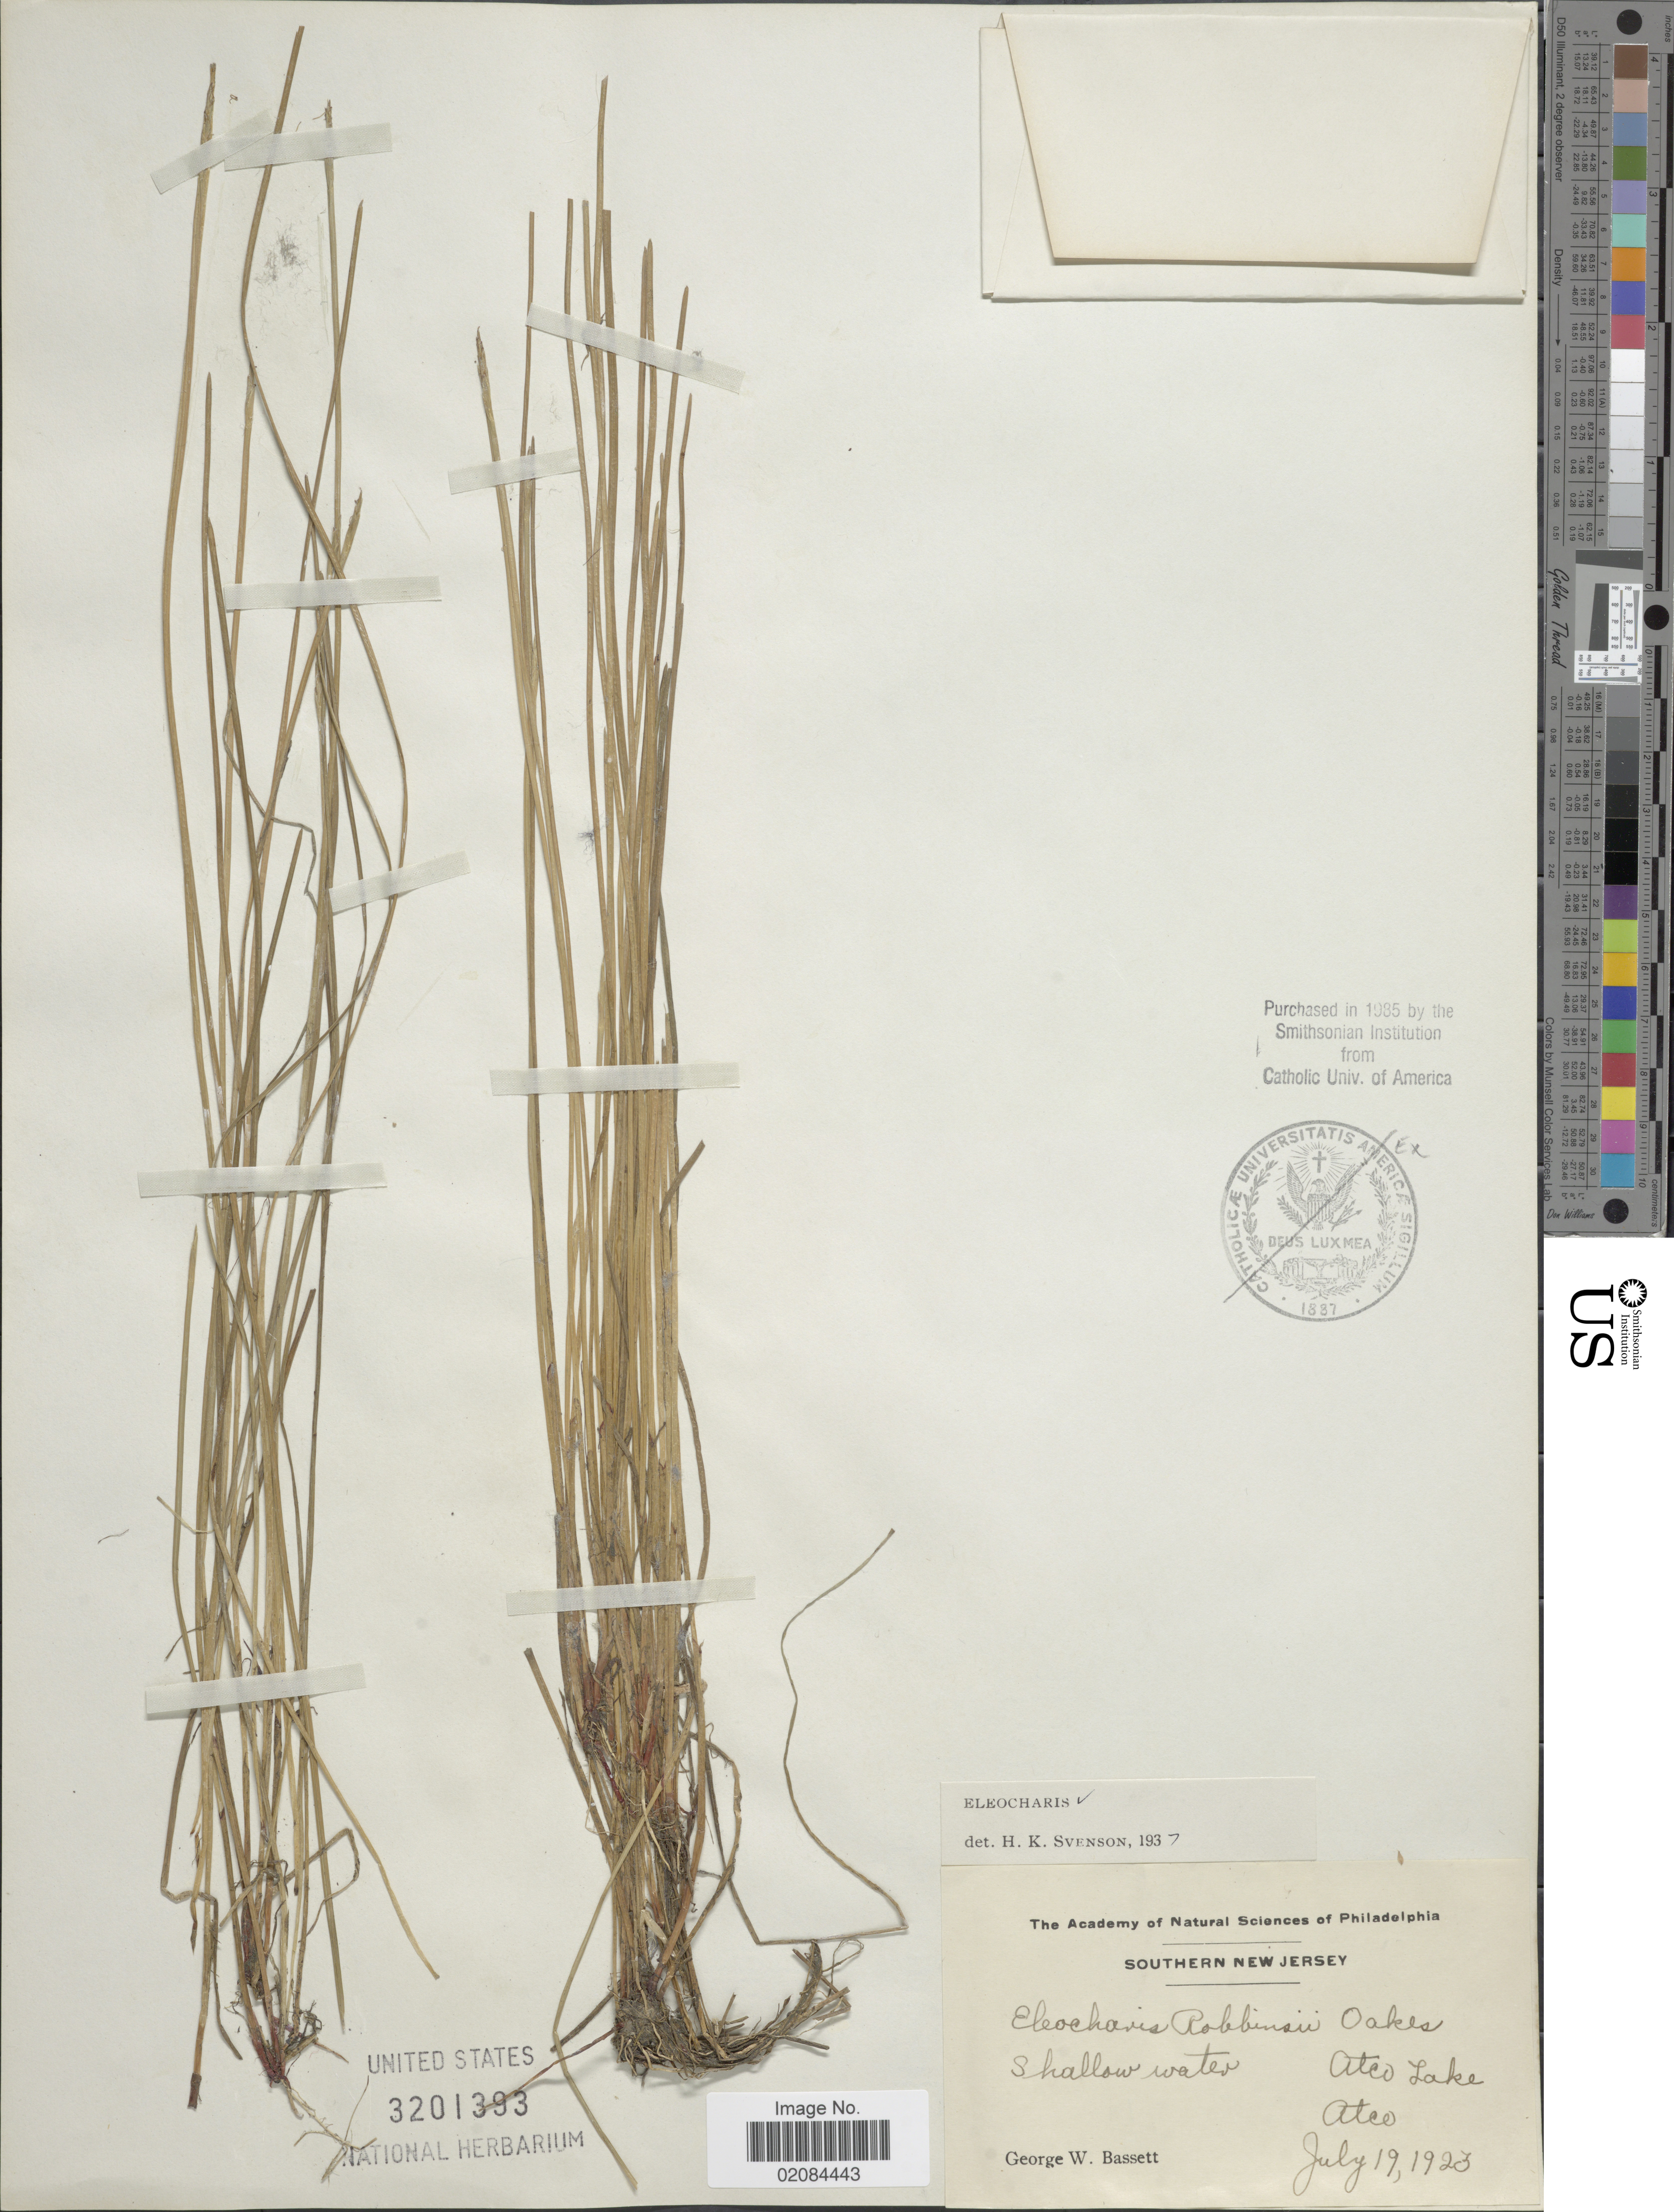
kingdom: Plantae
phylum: Tracheophyta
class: Liliopsida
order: Poales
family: Cyperaceae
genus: Eleocharis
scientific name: Eleocharis robbinsii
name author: Oakes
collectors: G. Bassett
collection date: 1923-07-19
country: United States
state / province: New Jersey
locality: Southern New Jersey, Atco Lake Atco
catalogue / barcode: US 3201393